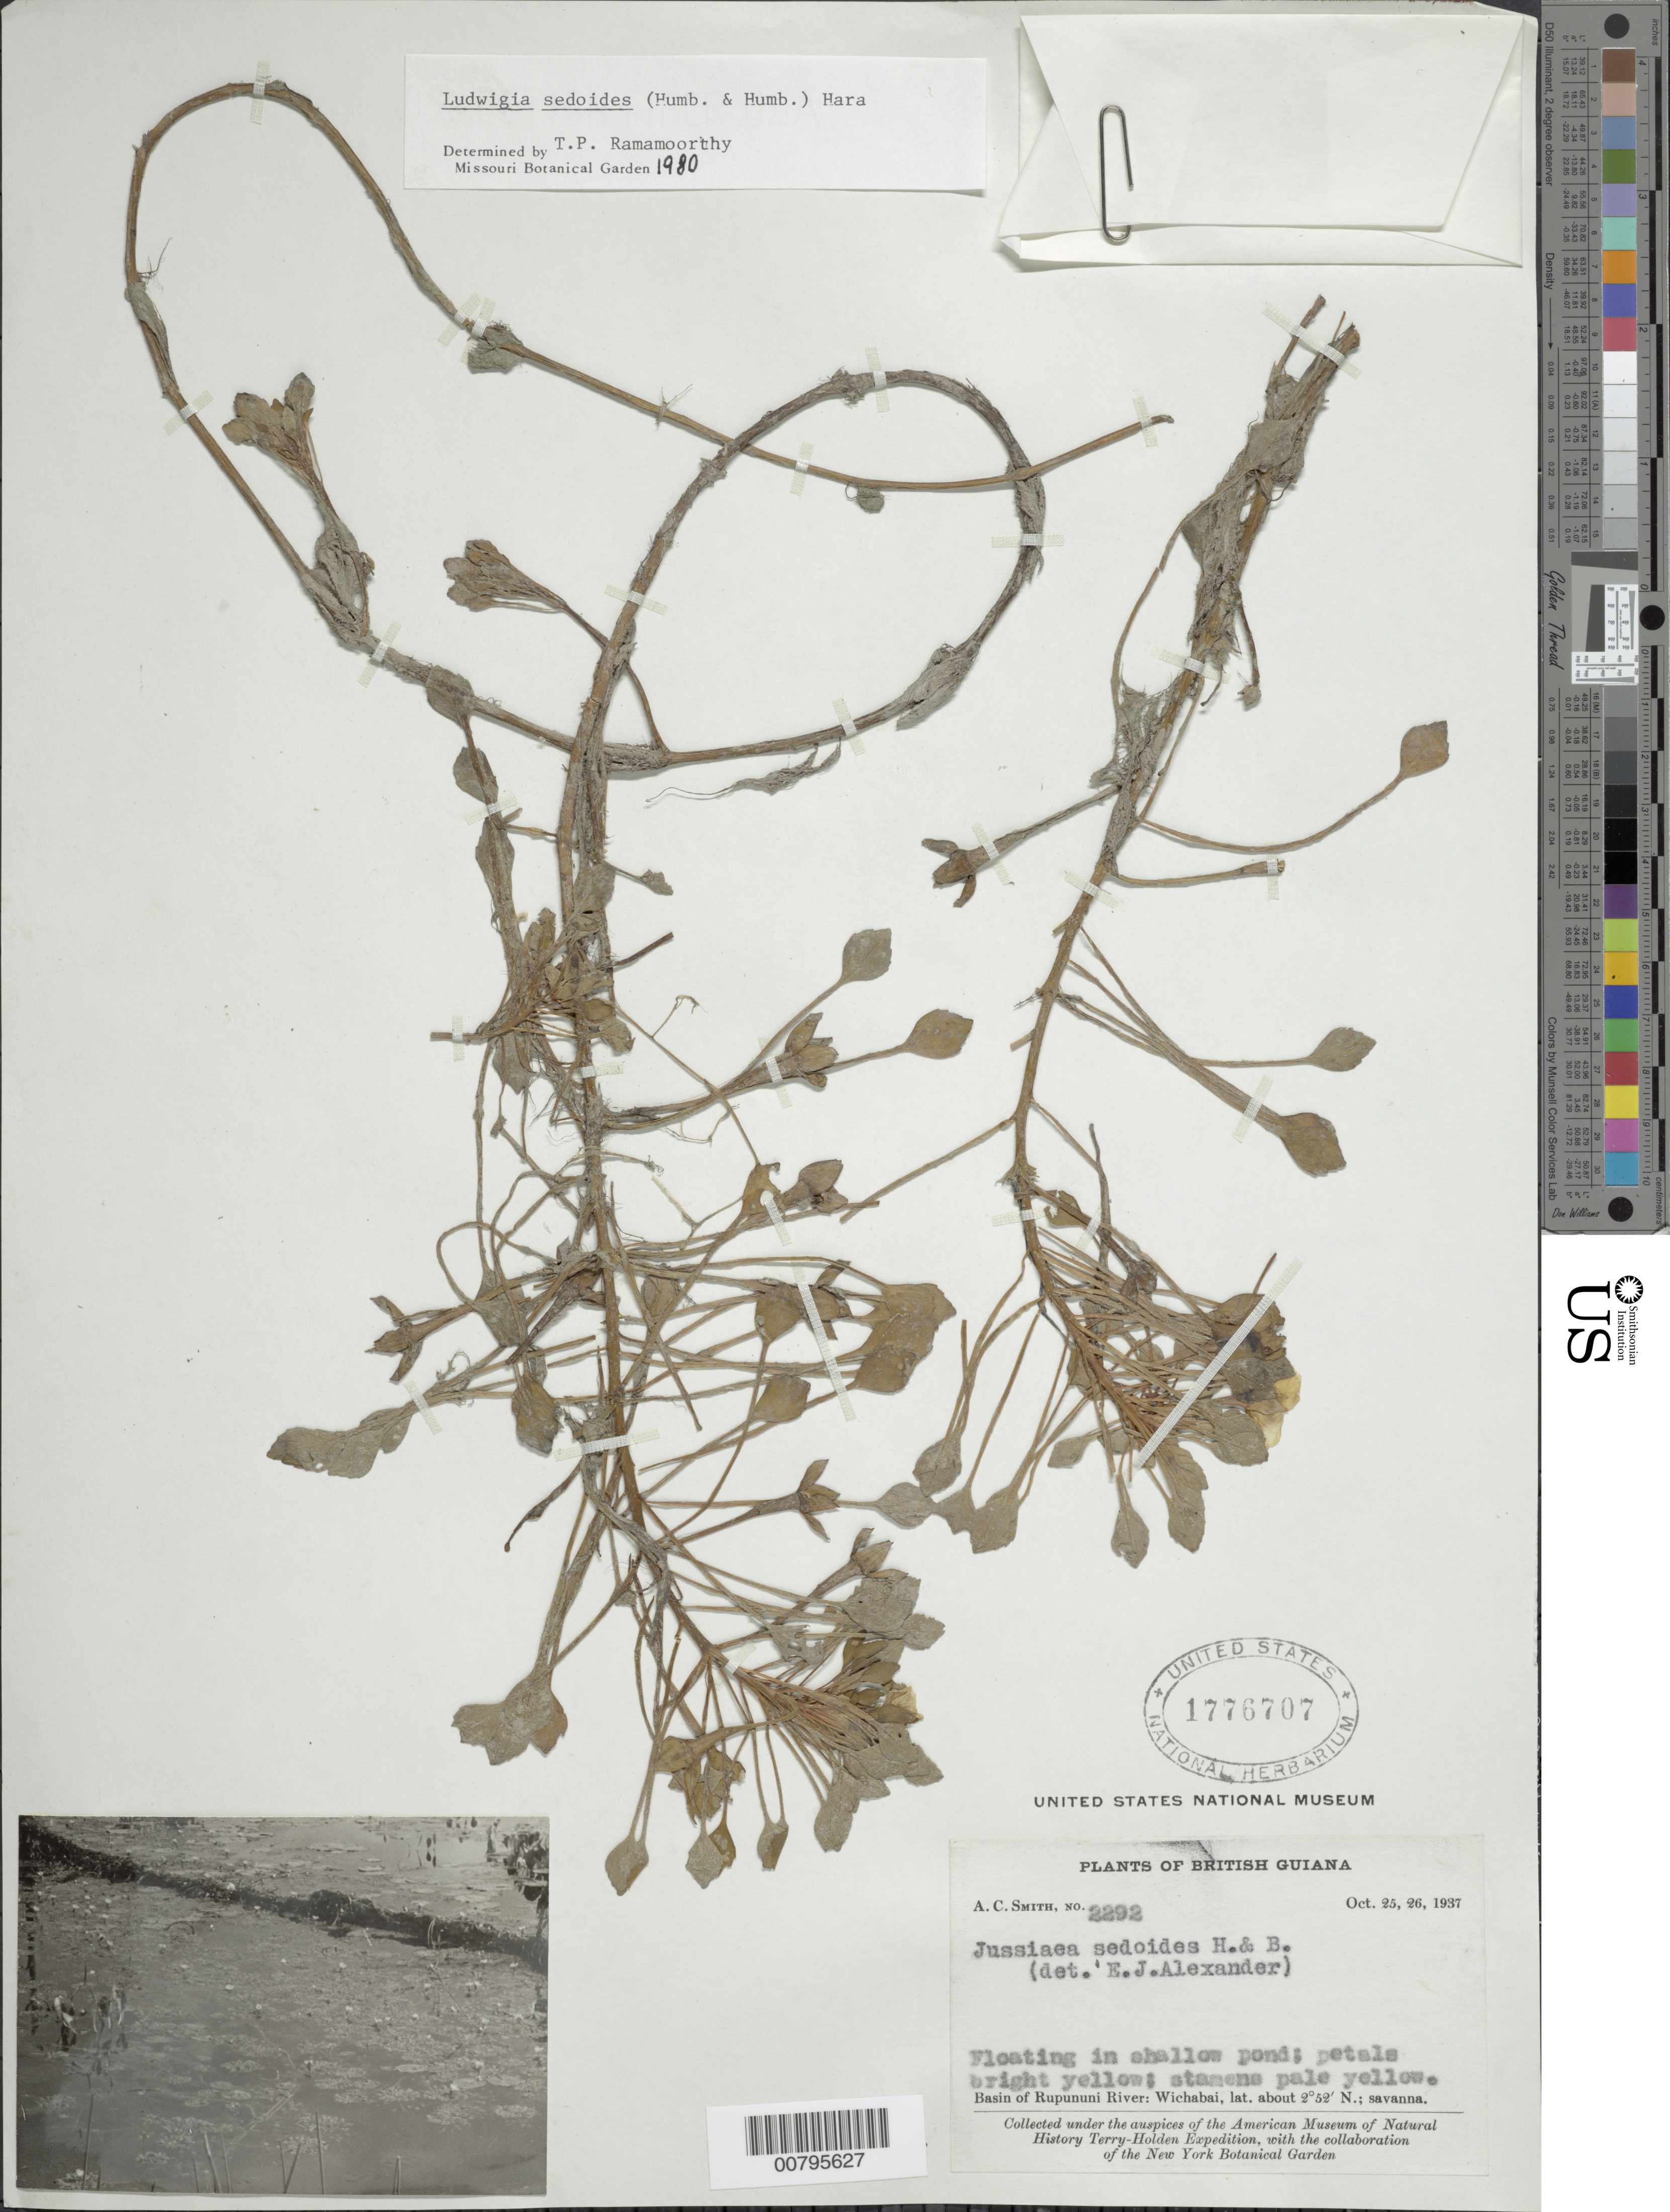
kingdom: Plantae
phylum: Tracheophyta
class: Magnoliopsida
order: Myrtales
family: Onagraceae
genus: Ludwigia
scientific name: Ludwigia sedoides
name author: (Humb. & Bonpl.) H. Hara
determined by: Ramamoorthy, T. P.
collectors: A. C. Smith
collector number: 2292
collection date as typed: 25-Oct-37 to 26-Oct-37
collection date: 1937-10-25/1937-10-26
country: Guyana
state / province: U. Takutu-U. Essequibo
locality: Wichabai, Rupununi River basin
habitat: Savanna, floating in shallow pond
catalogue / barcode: US 1776707